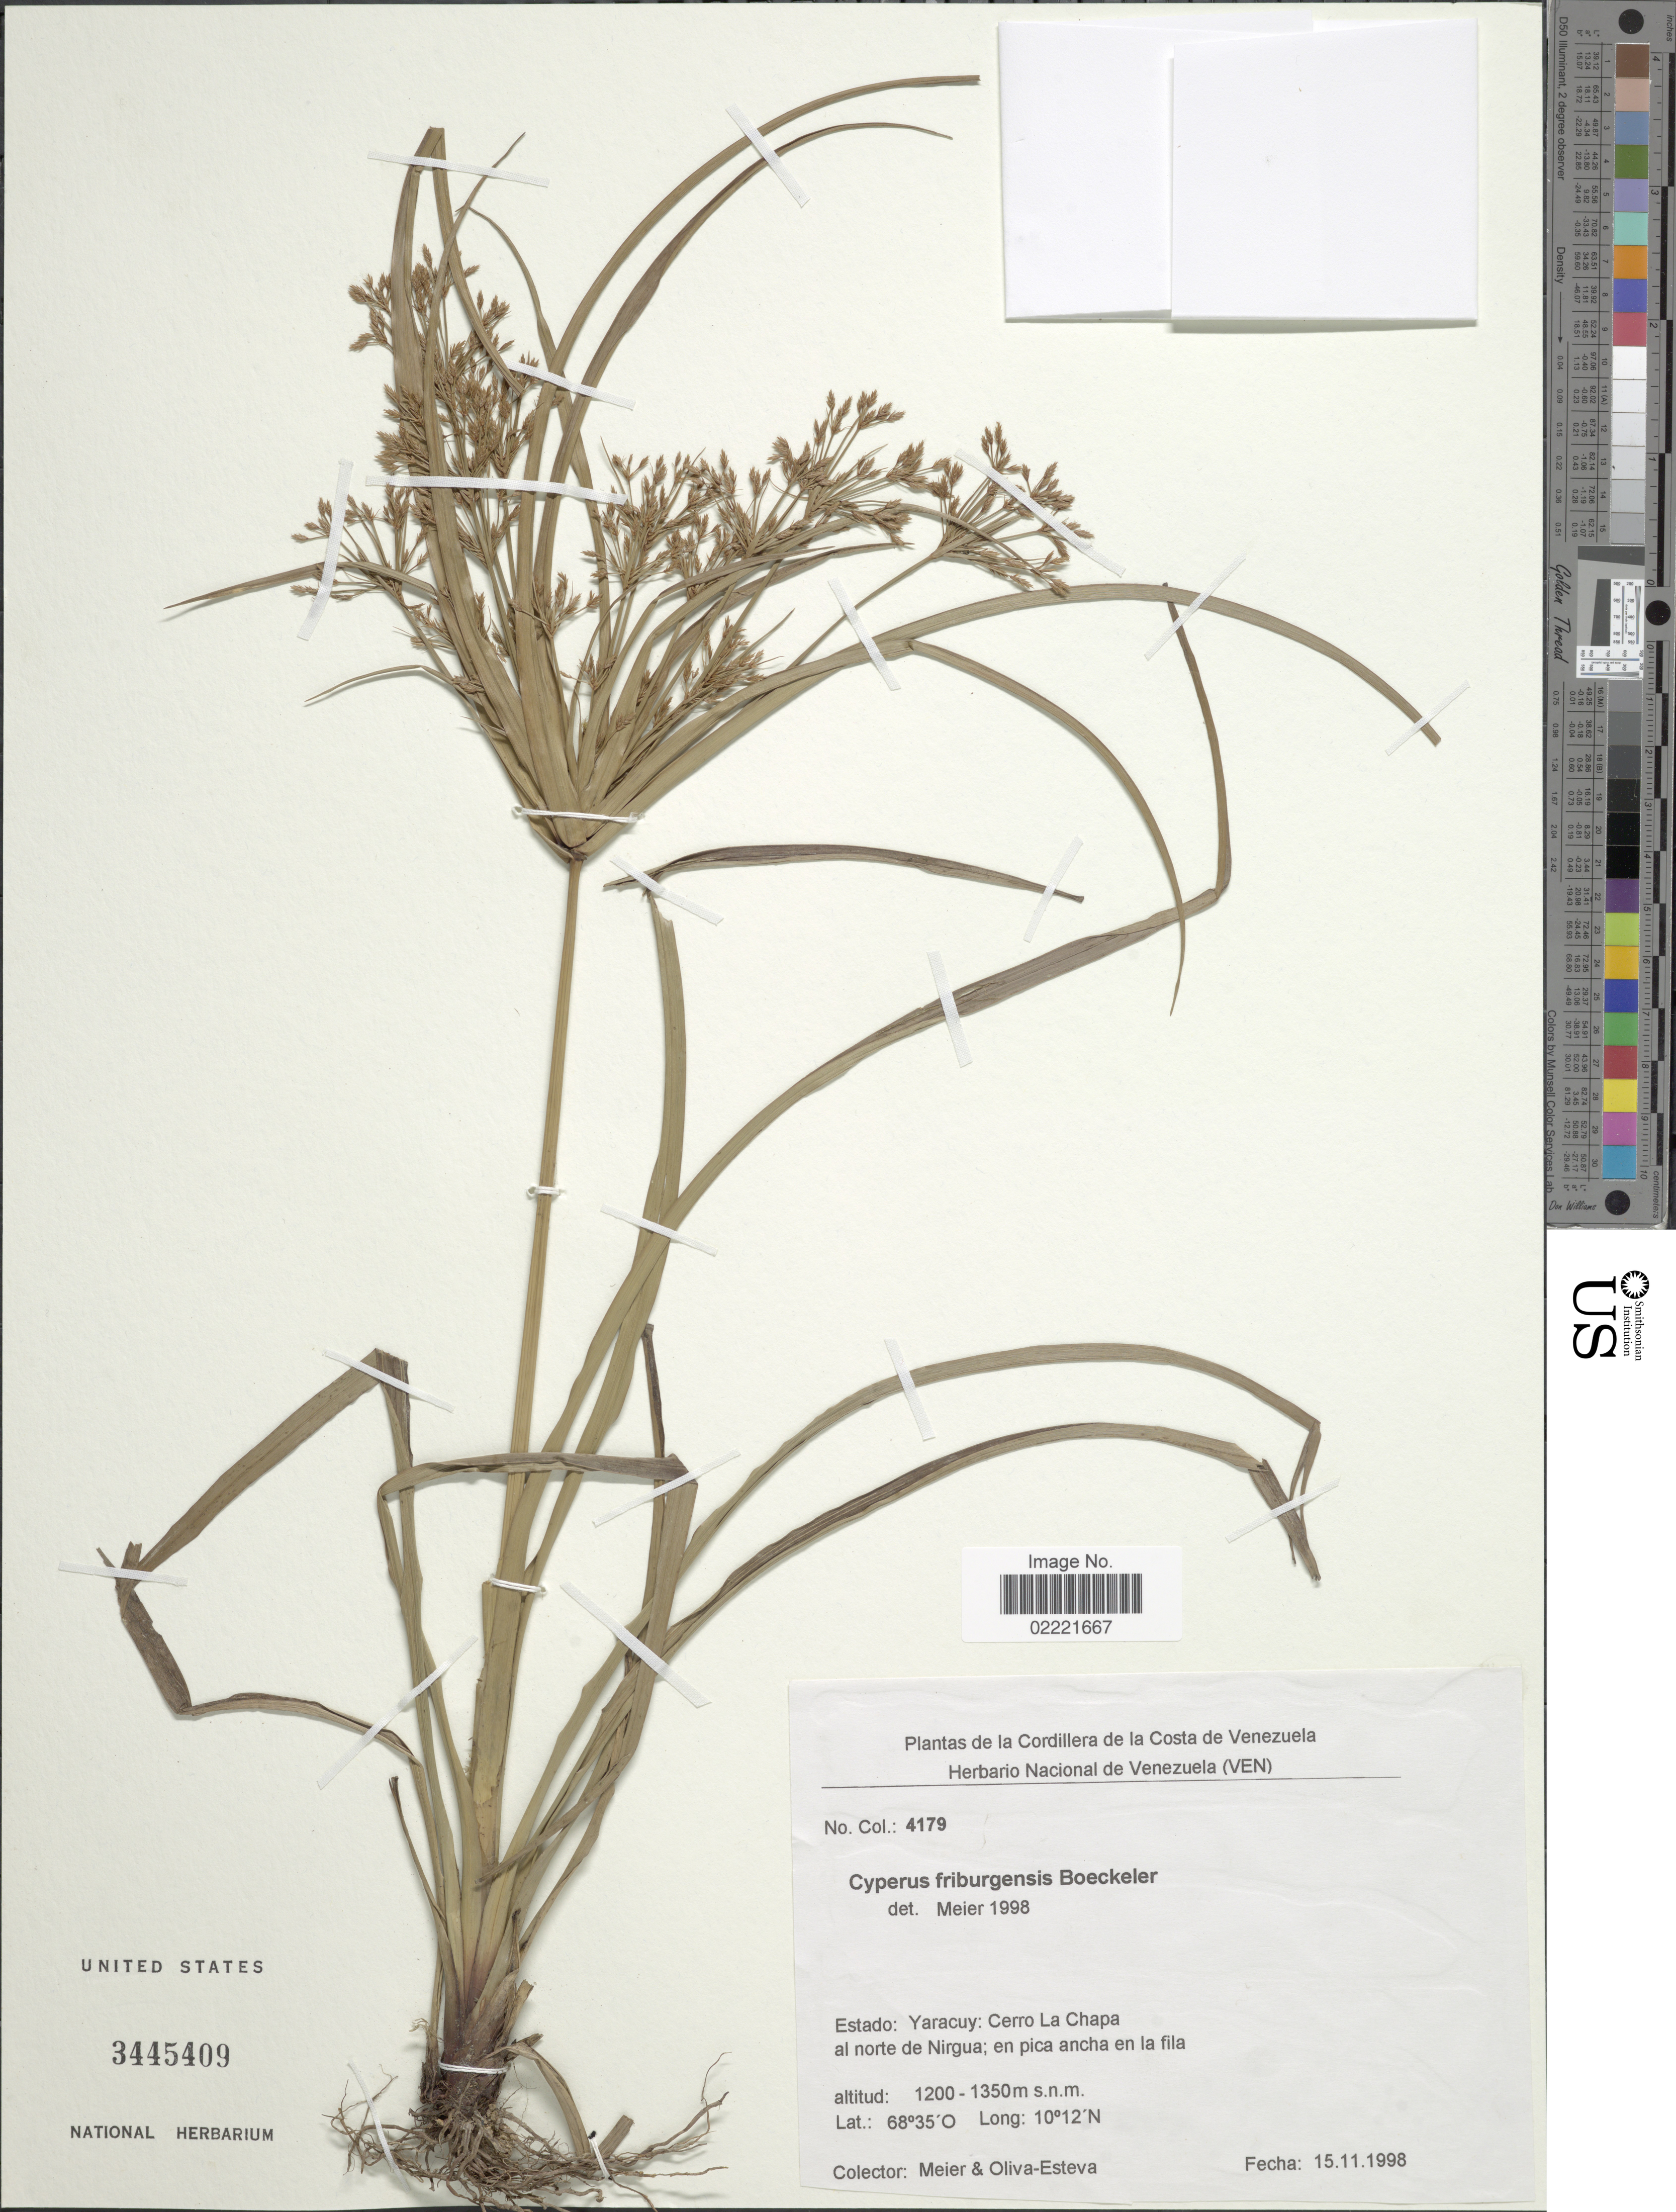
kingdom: Plantae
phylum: Tracheophyta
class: Liliopsida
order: Poales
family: Cyperaceae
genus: Cyperus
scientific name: Cyperus friburgensis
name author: Boeckeler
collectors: Meier & -. Oliva-esteva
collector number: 4179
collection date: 1998-11-15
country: Venezuela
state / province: Yaracuy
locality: Cerro La Chapa al norte de Nirgua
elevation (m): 1200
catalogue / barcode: US 3445409